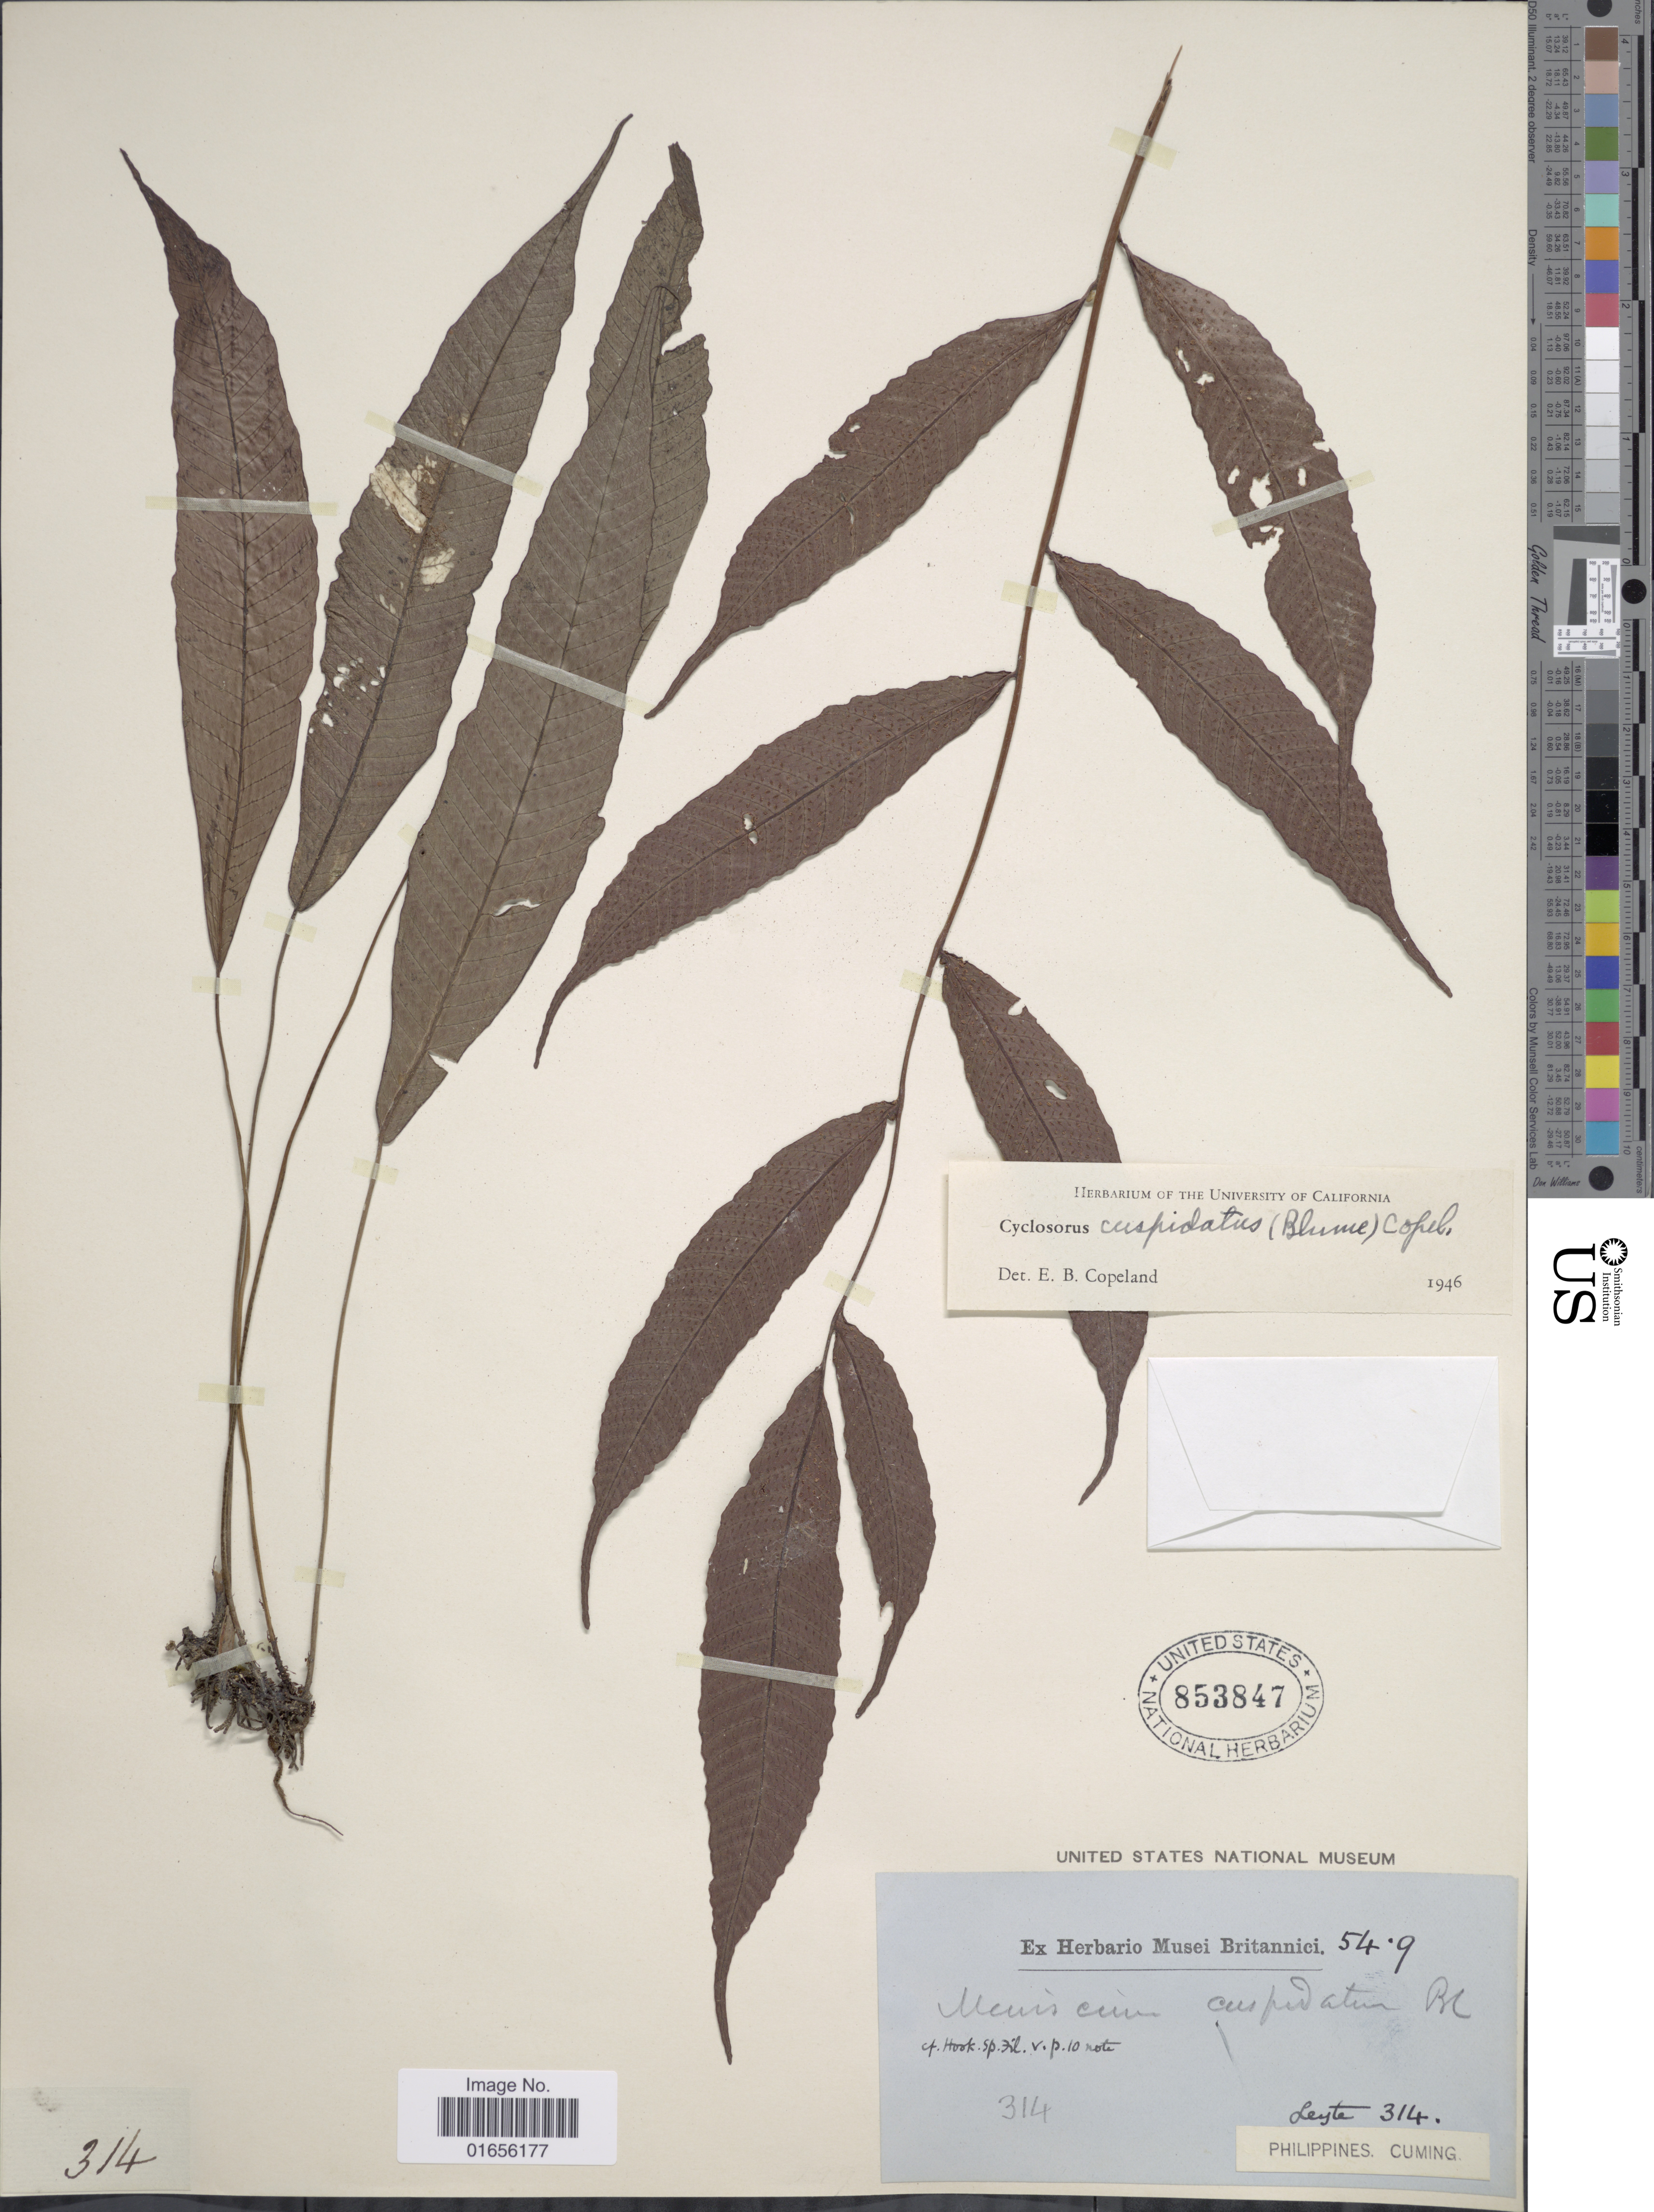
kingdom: Plantae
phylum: Tracheophyta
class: Polypodiopsida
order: Polypodiales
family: Thelypteridaceae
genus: Pronephrium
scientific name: Pronephrium cuspidatum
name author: (Blume) Holttum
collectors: -. Cuming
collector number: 314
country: Philippines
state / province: Eastern Visayas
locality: Leyte, Philippines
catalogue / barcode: US 853847